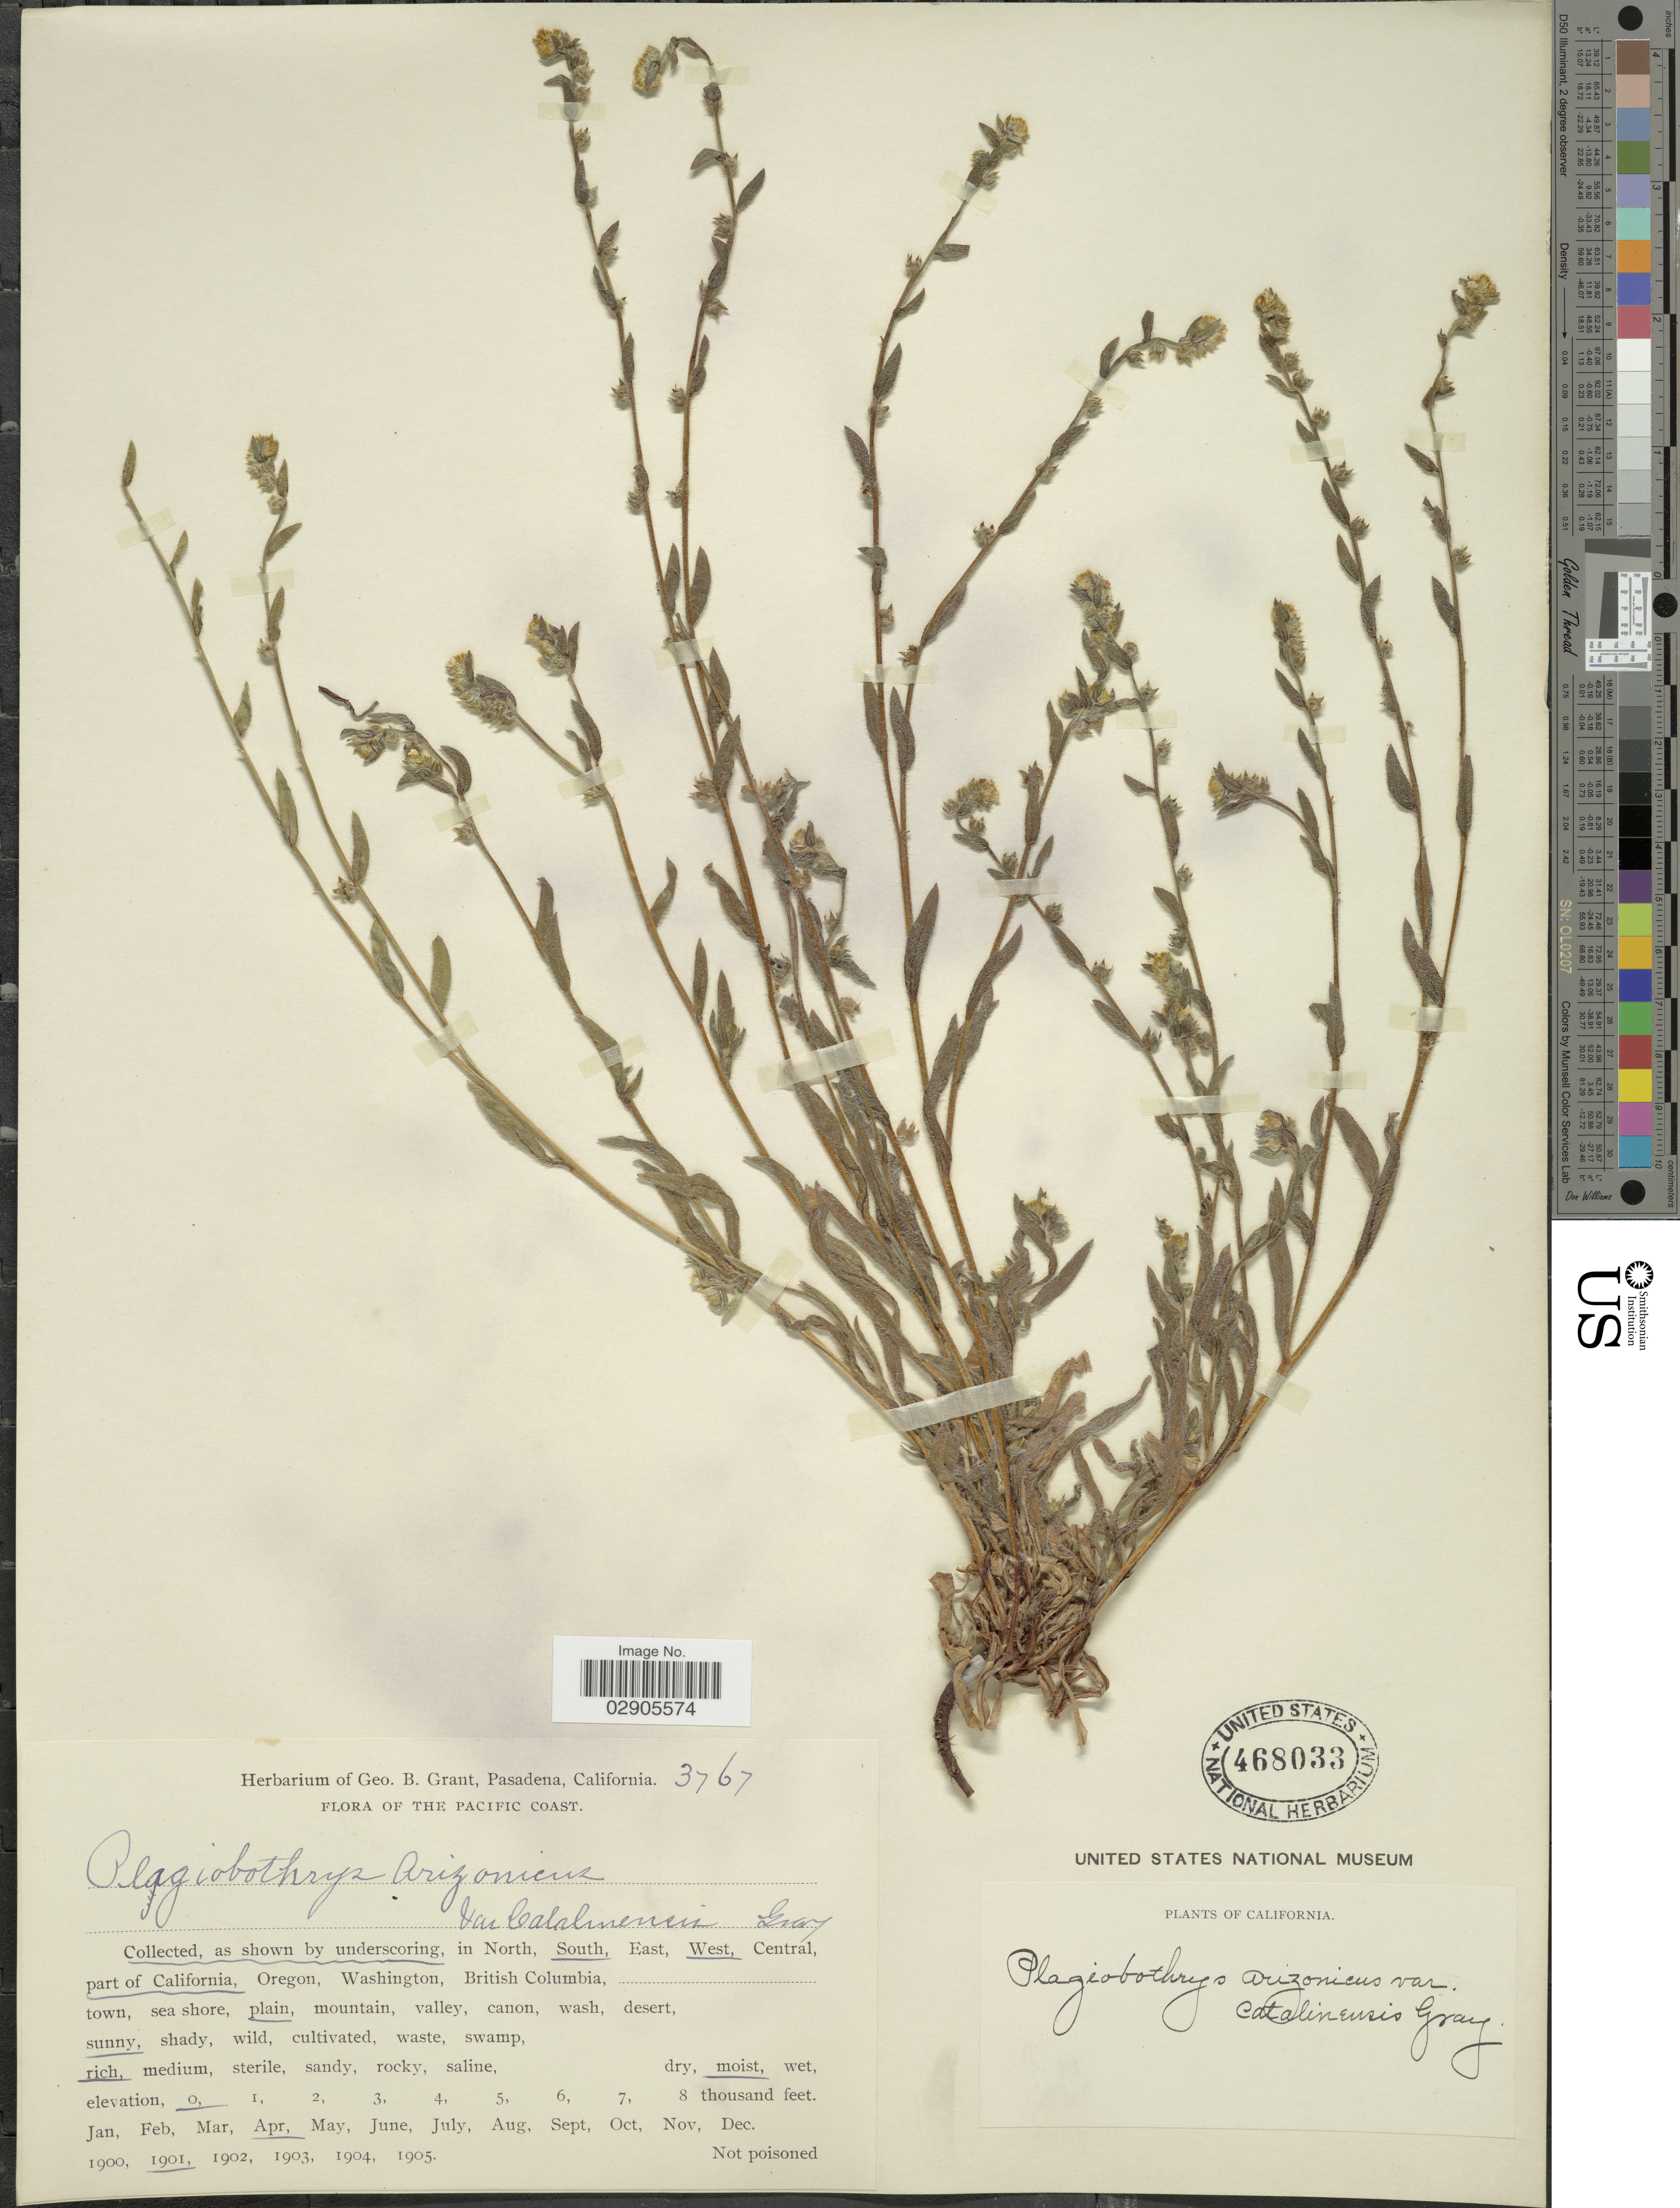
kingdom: Plantae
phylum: Tracheophyta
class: Magnoliopsida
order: Boraginales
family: Boraginaceae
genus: Plagiobothrys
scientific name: Plagiobothrys arizonicus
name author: (A. Gray) Greene ex A. Gray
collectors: ex herb. Geo. B. Grant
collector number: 3767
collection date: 1901-04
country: United States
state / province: California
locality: The Pacific Coast. In South, West, part of California.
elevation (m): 0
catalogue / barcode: US 468033